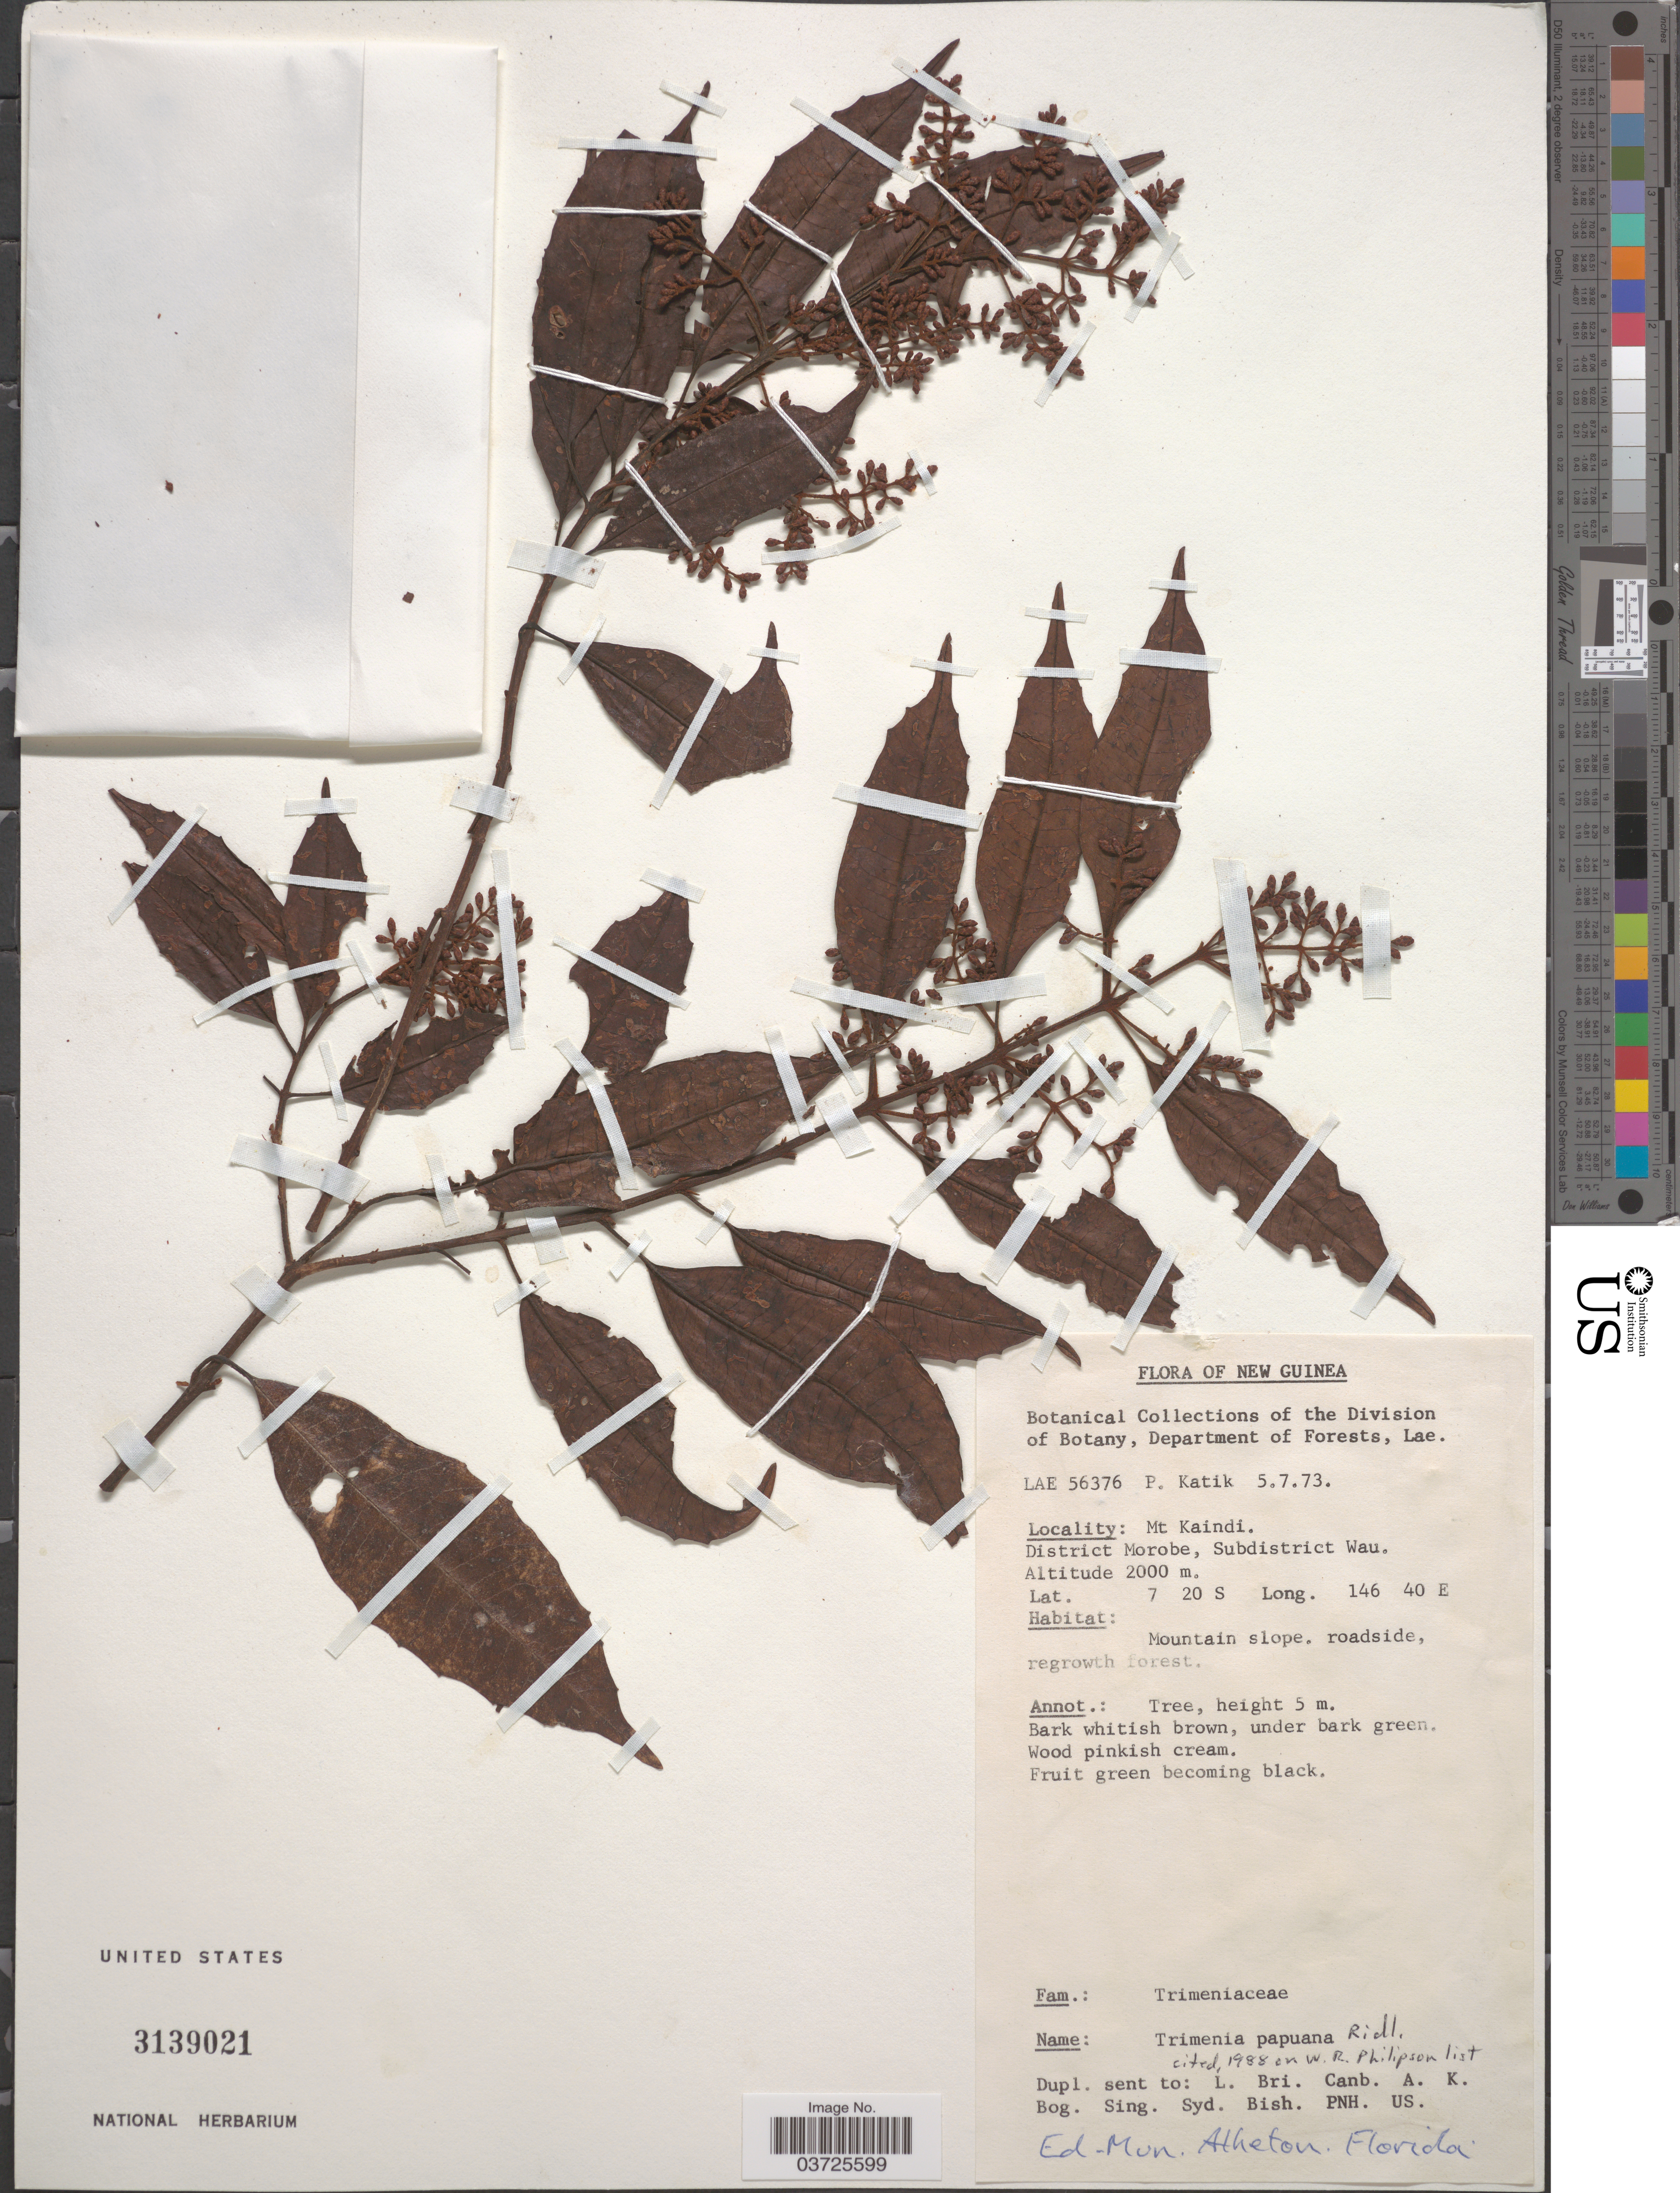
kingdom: Plantae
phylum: Tracheophyta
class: Magnoliopsida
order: Austrobaileyales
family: Trimeniaceae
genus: Trimenia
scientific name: Trimenia papuana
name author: Ridl.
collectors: P. Katik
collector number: LAE56376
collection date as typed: Transcribed d/m/y: 5/7/73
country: Papua New Guinea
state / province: Morobe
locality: New Guinea. Mt Kaindi. District Morobe, Subdistrict Wau.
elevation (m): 2000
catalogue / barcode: US 3139021